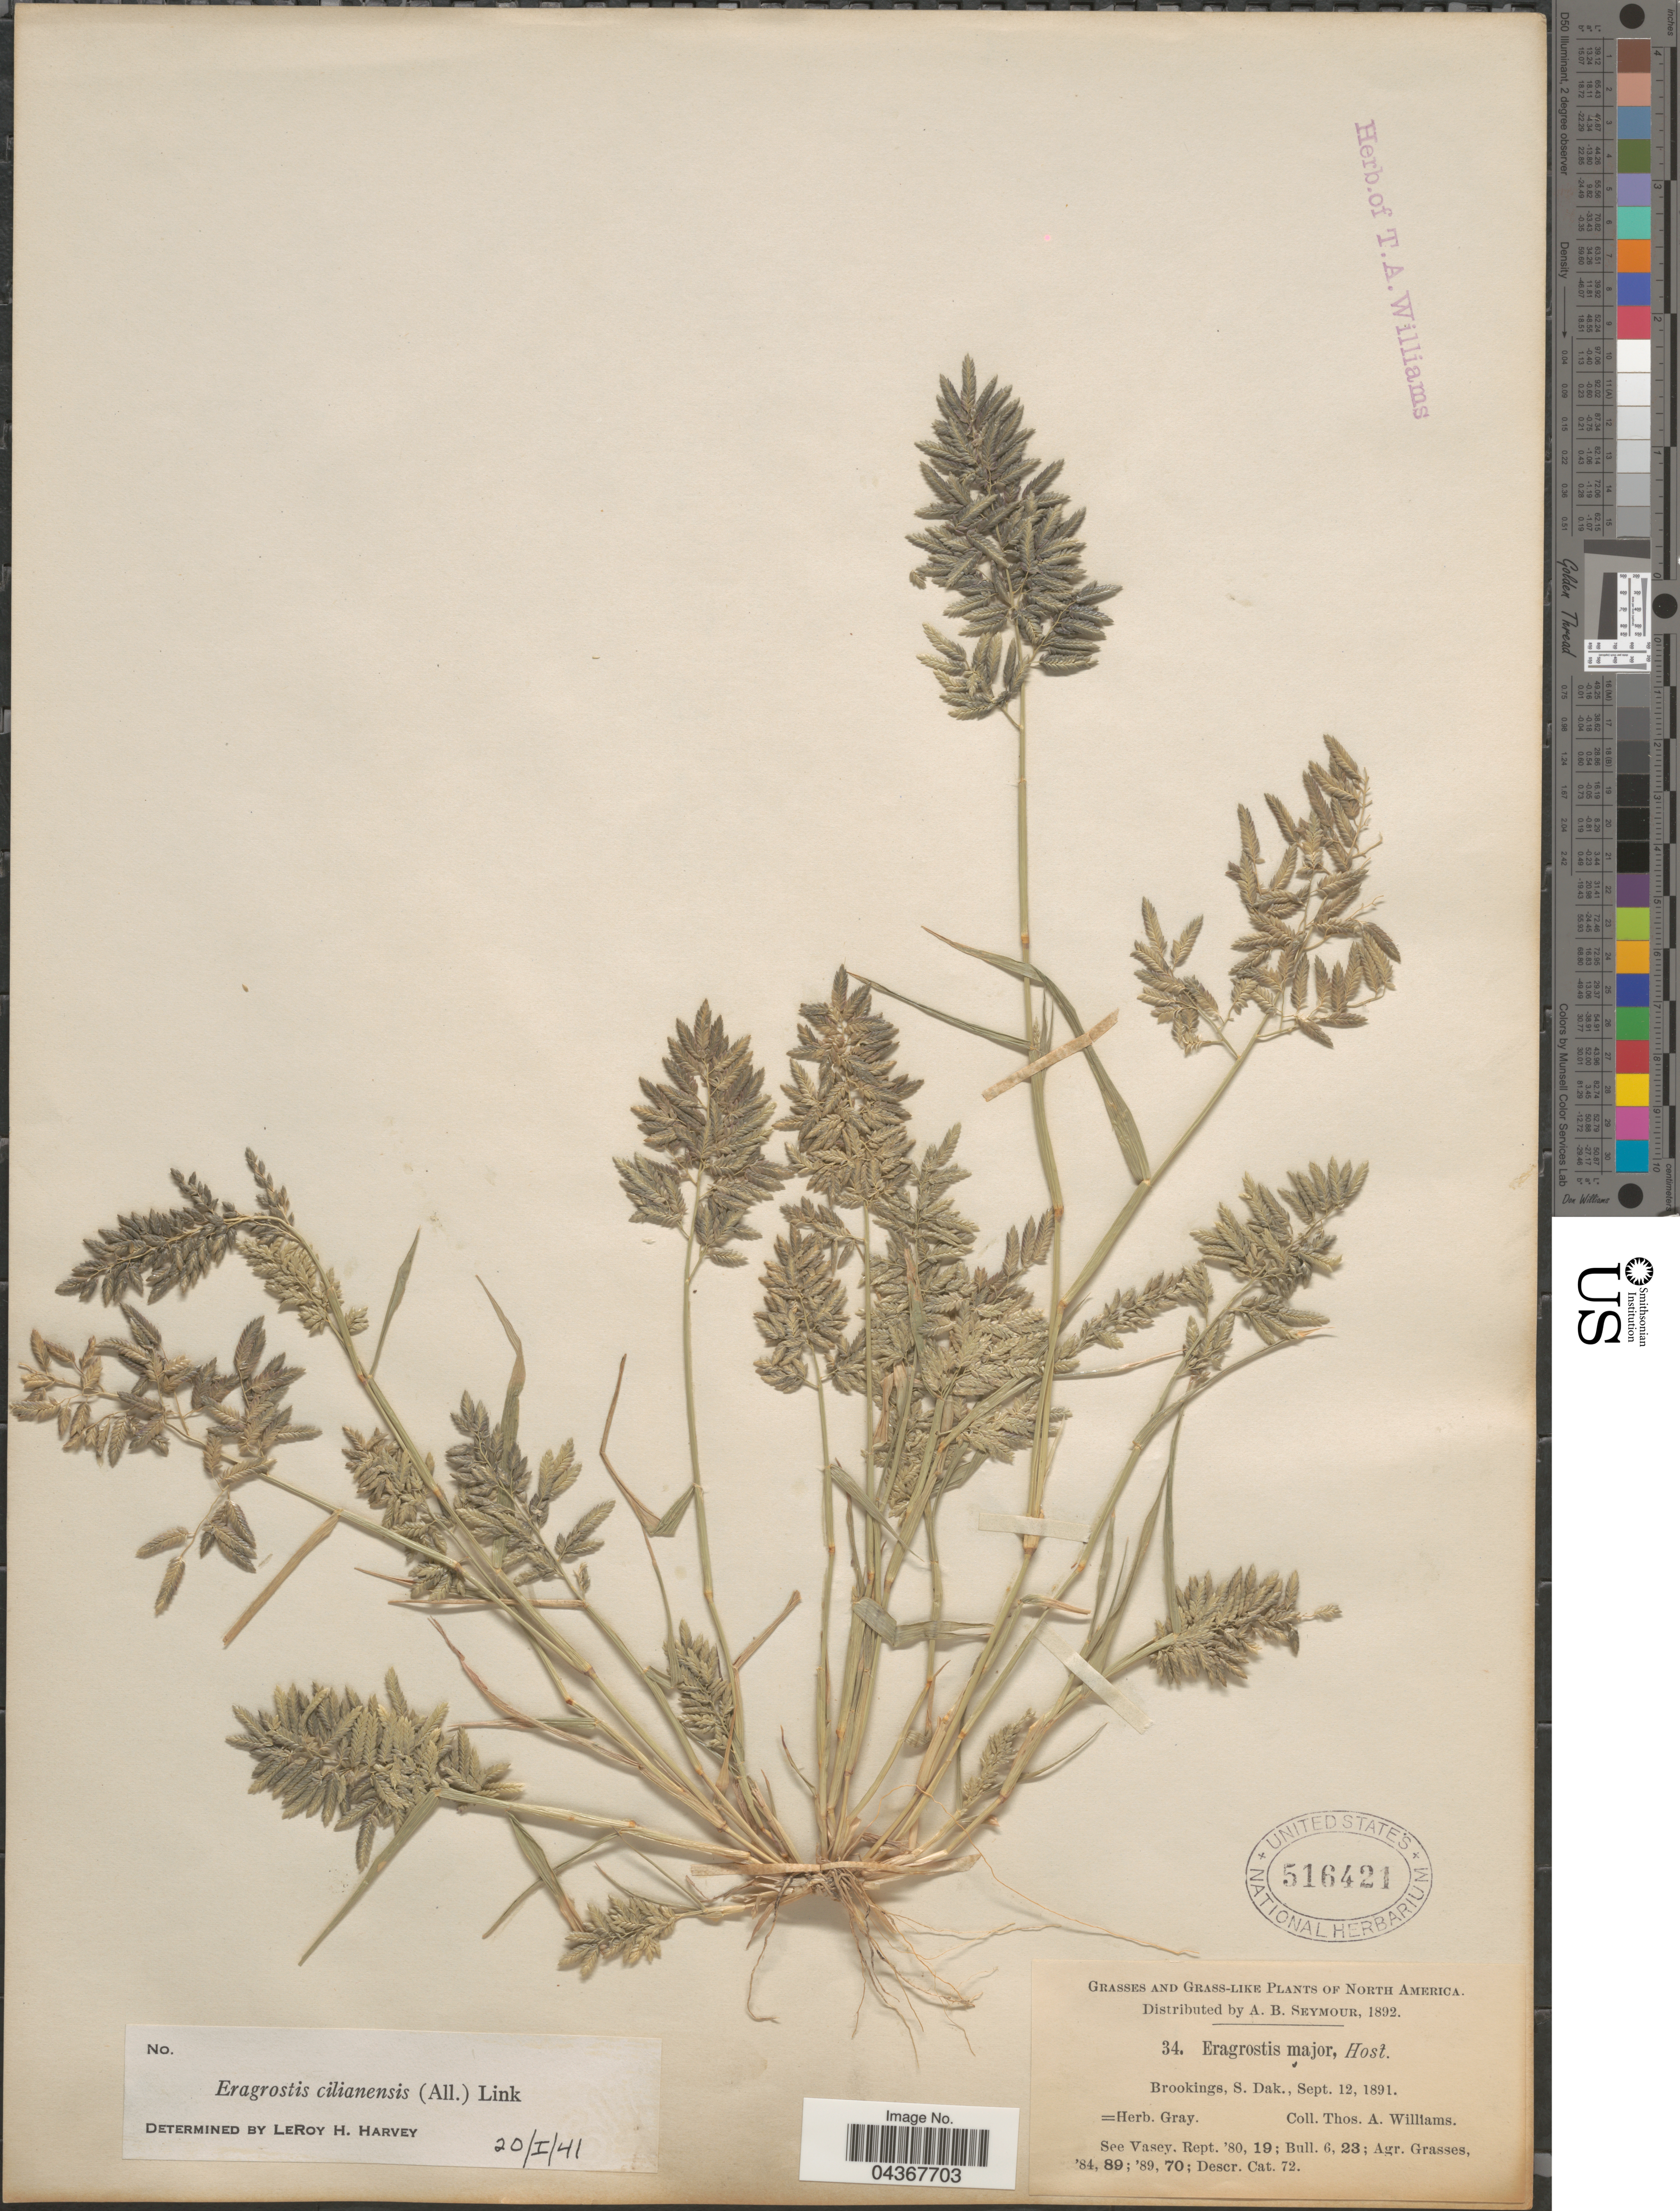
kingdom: Plantae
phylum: Tracheophyta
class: Liliopsida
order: Poales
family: Poaceae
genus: Eragrostis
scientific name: Eragrostis cilianensis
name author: (Bellardi) Vignolo ex Janch.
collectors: T. A. Williams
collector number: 34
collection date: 1891-09-12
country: United States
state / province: South Dakota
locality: Brookings.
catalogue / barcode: US 516421